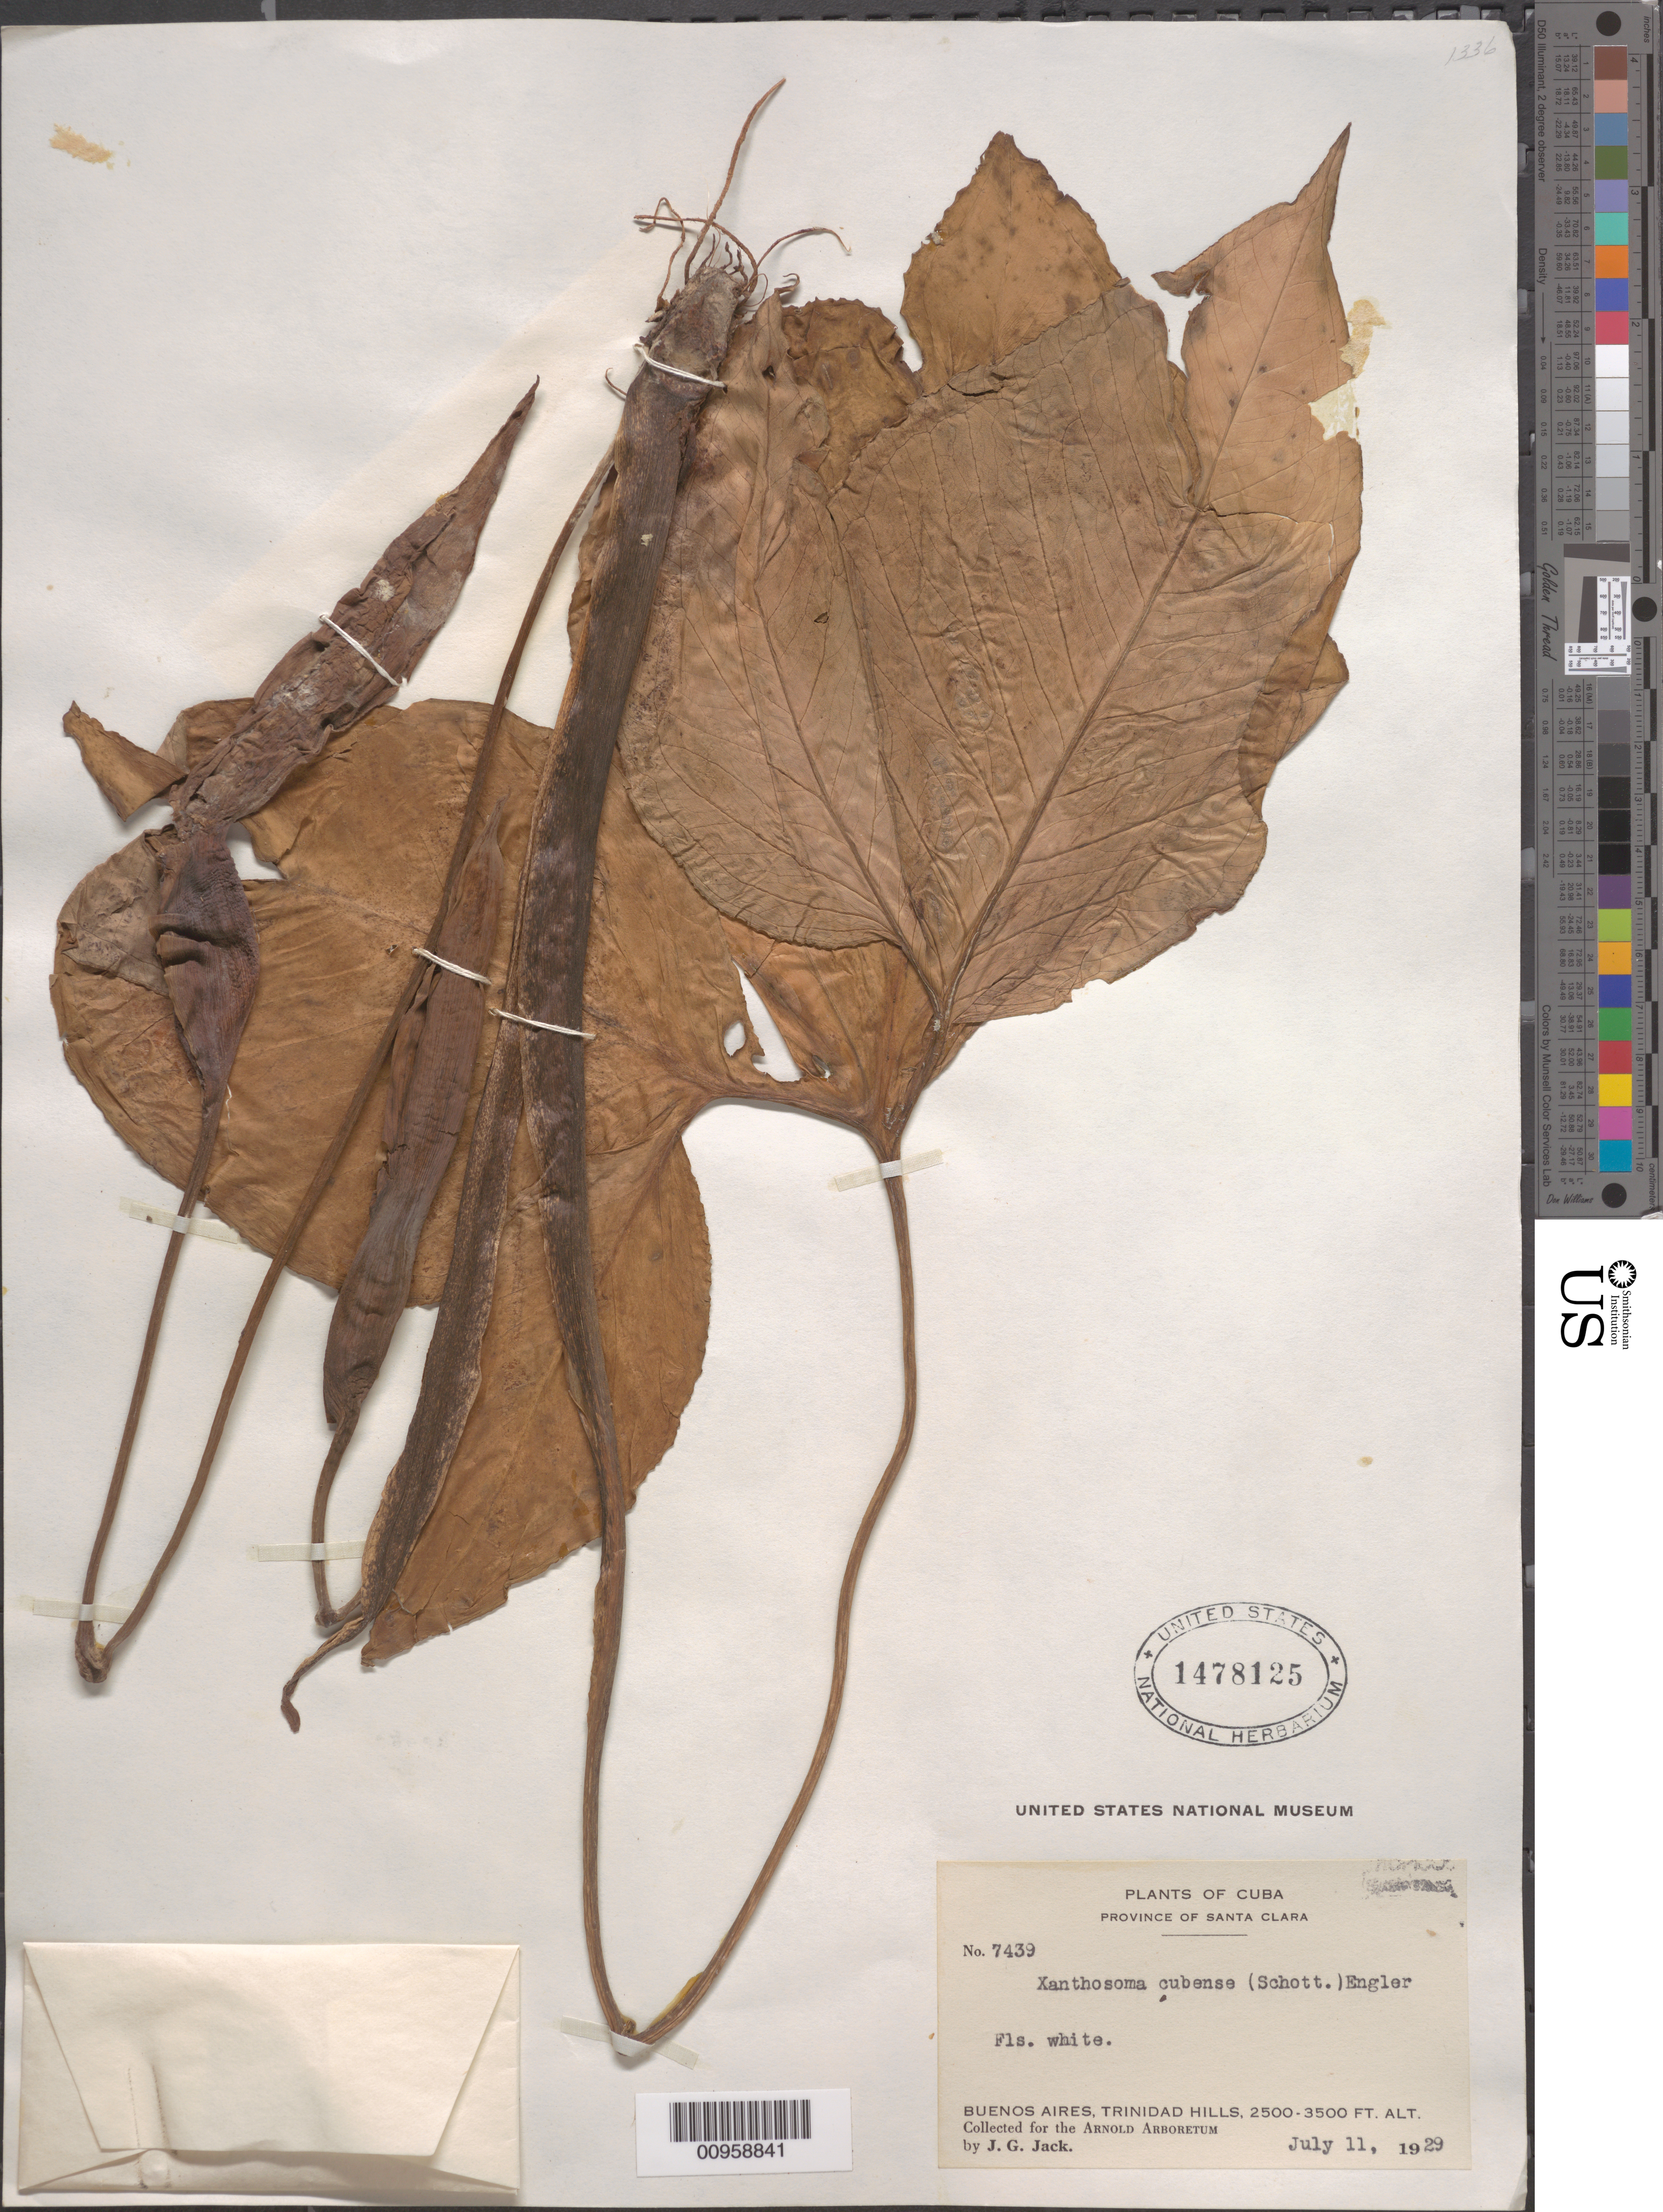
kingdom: Plantae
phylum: Tracheophyta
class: Liliopsida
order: Alismatales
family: Araceae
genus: Xanthosoma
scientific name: Xanthosoma cubense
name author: (Schott) Engl.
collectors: J. G. Jack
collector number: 7439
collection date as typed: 11 Jul 1929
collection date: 1929-07-11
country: Cuba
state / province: Las Villas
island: Cuba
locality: Buenos Aires, Trinidad Hills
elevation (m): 762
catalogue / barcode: US 1478125